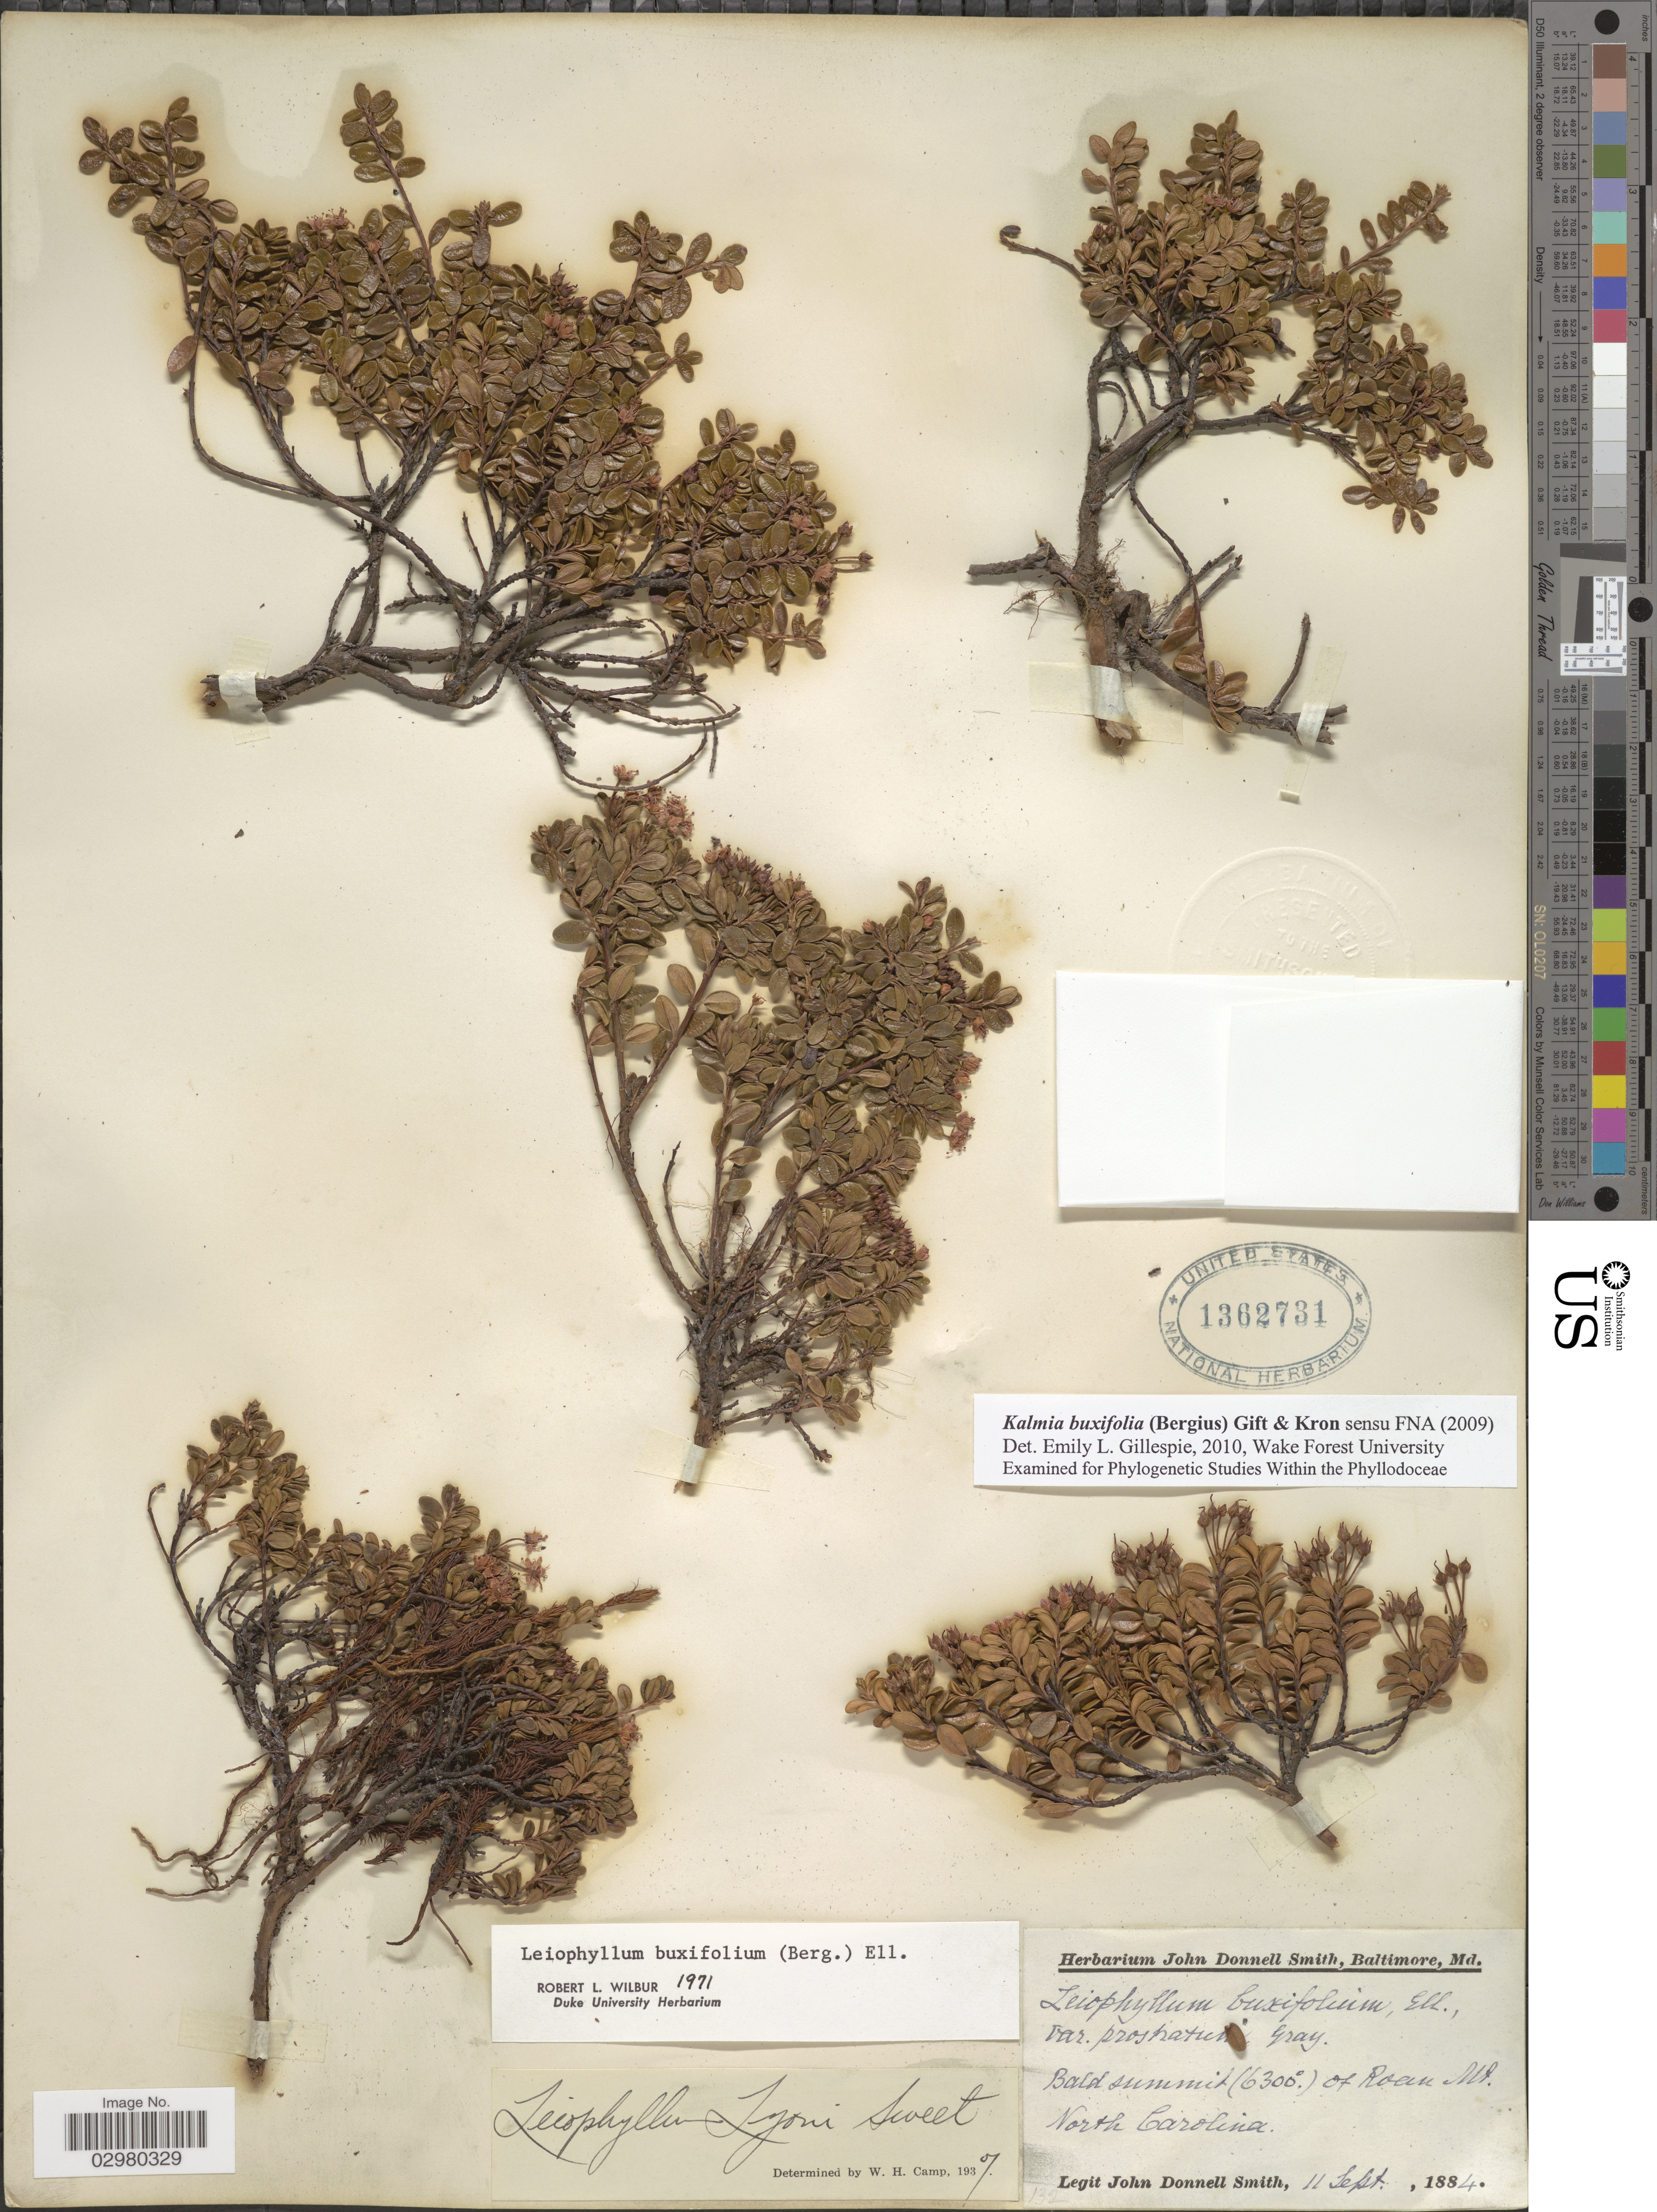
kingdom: Plantae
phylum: Tracheophyta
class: Magnoliopsida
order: Ericales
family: Ericaceae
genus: Leiophyllum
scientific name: Leiophyllum buxifolium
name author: (Bergius) Elliott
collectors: J. Donnell Smith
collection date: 1884-09-11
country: United States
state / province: North Carolina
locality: Bald summit of Roan Mt.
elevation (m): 1920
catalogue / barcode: US 1362731